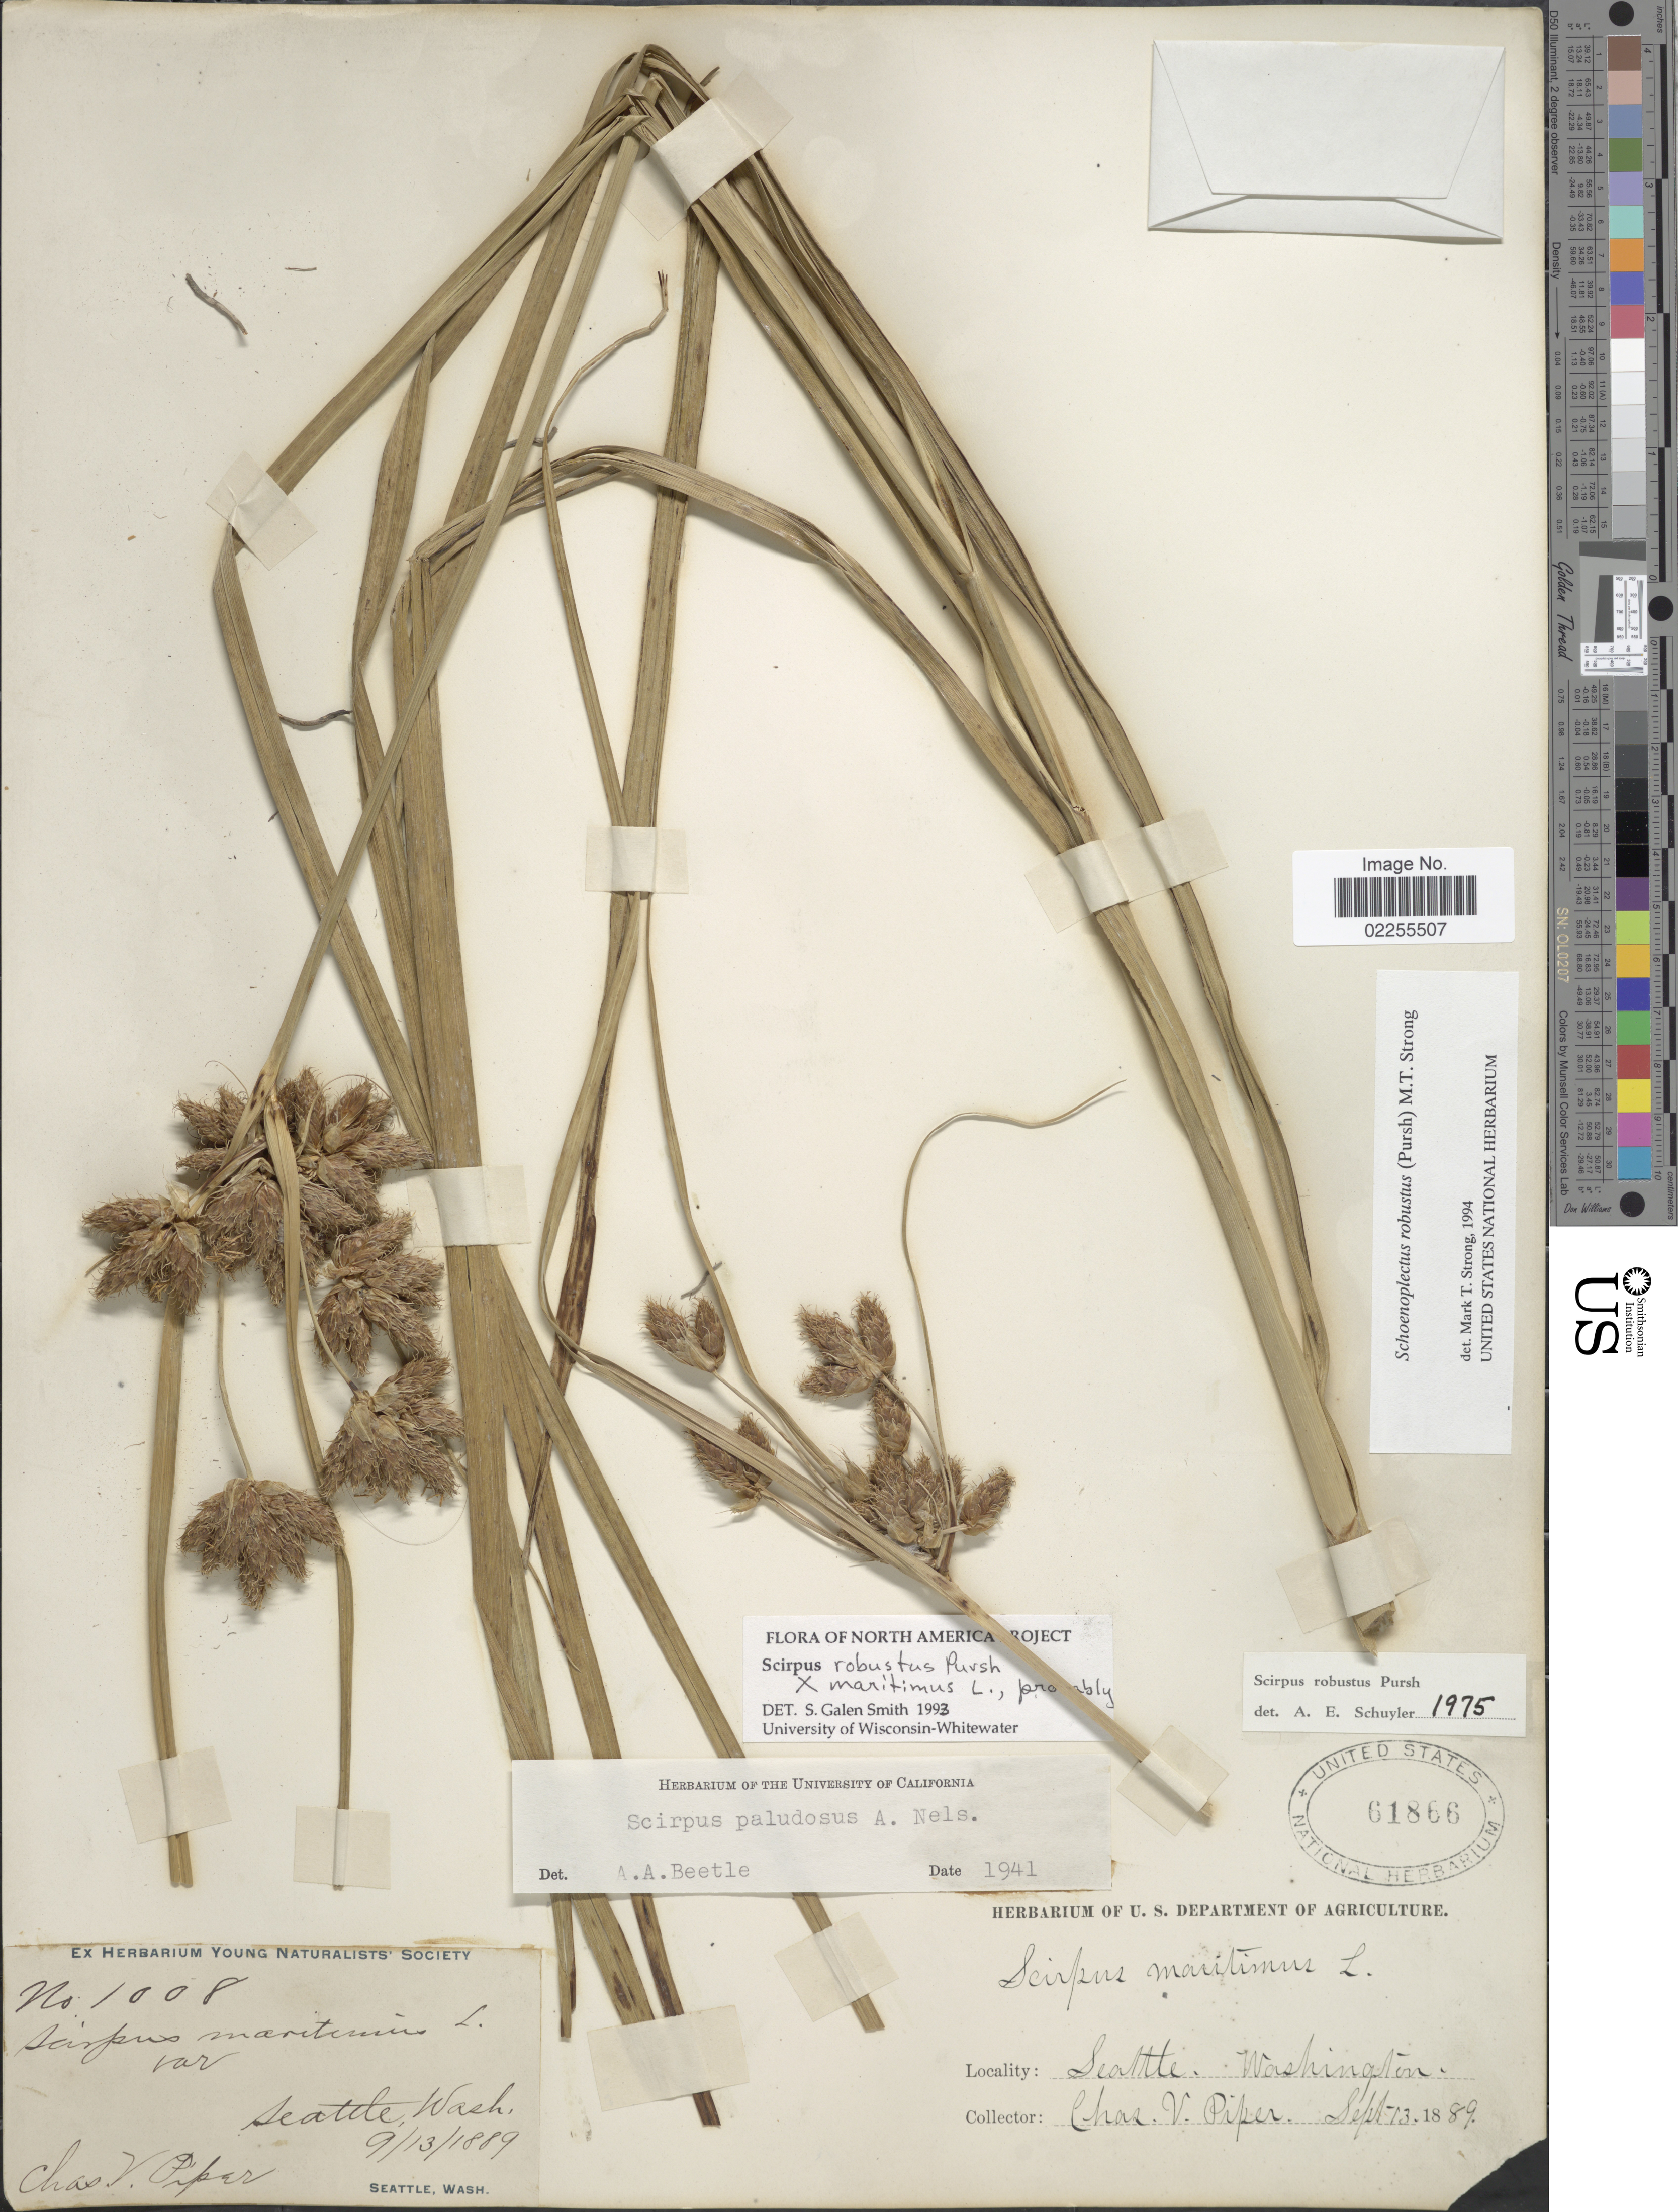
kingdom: Plantae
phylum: Tracheophyta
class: Liliopsida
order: Poales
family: Cyperaceae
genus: Bolboschoenus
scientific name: Bolboschoenus robustus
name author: (Pursh) Soják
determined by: Strong, M. T., (US), Smithsonian Institution - National Museum of Natural History (UNITED STATES)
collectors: C. V. Piper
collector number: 1008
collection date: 1889-09-13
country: United States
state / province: Washington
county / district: King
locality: Seattle.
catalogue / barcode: US 61866